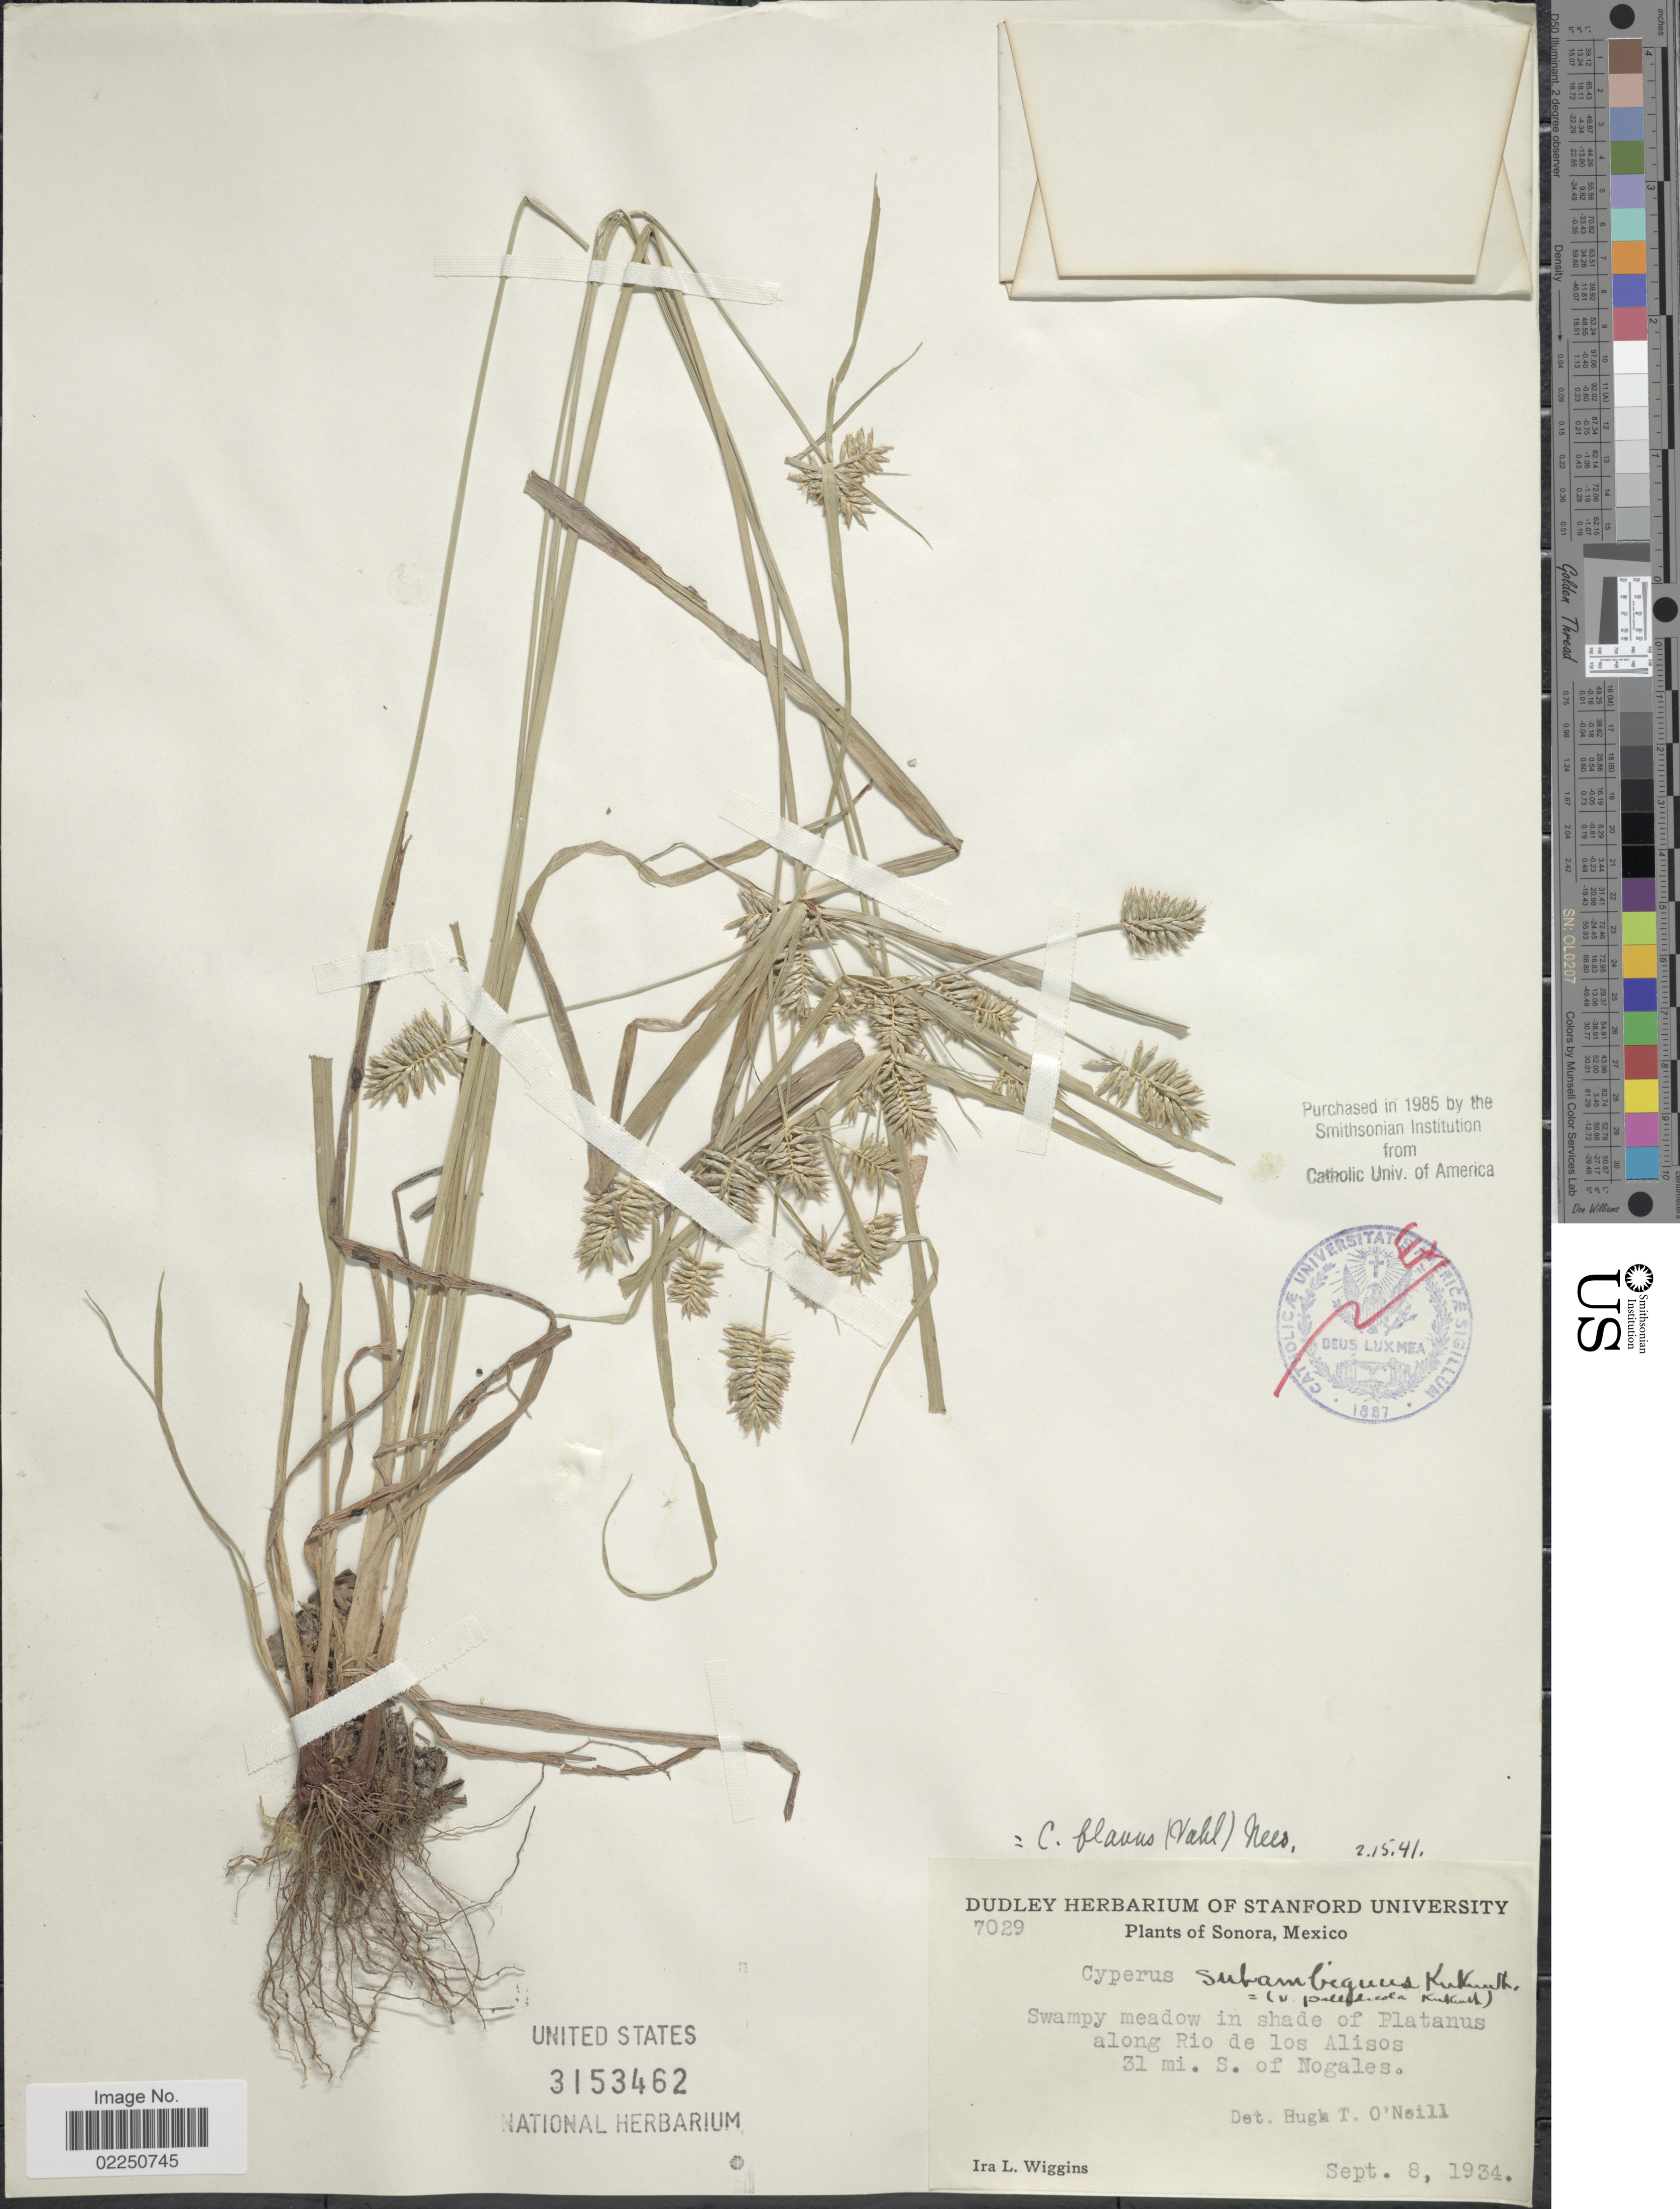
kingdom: Plantae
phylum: Tracheophyta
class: Liliopsida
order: Poales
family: Cyperaceae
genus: Cyperus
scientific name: Cyperus aggregatus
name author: (Willd.) Endl.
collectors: I. L. Wiggins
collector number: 7029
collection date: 1934-09-08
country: Mexico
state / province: Sonora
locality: Along Rio de Los Alisos 31 mi. S. of Nogales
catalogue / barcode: US 3153462